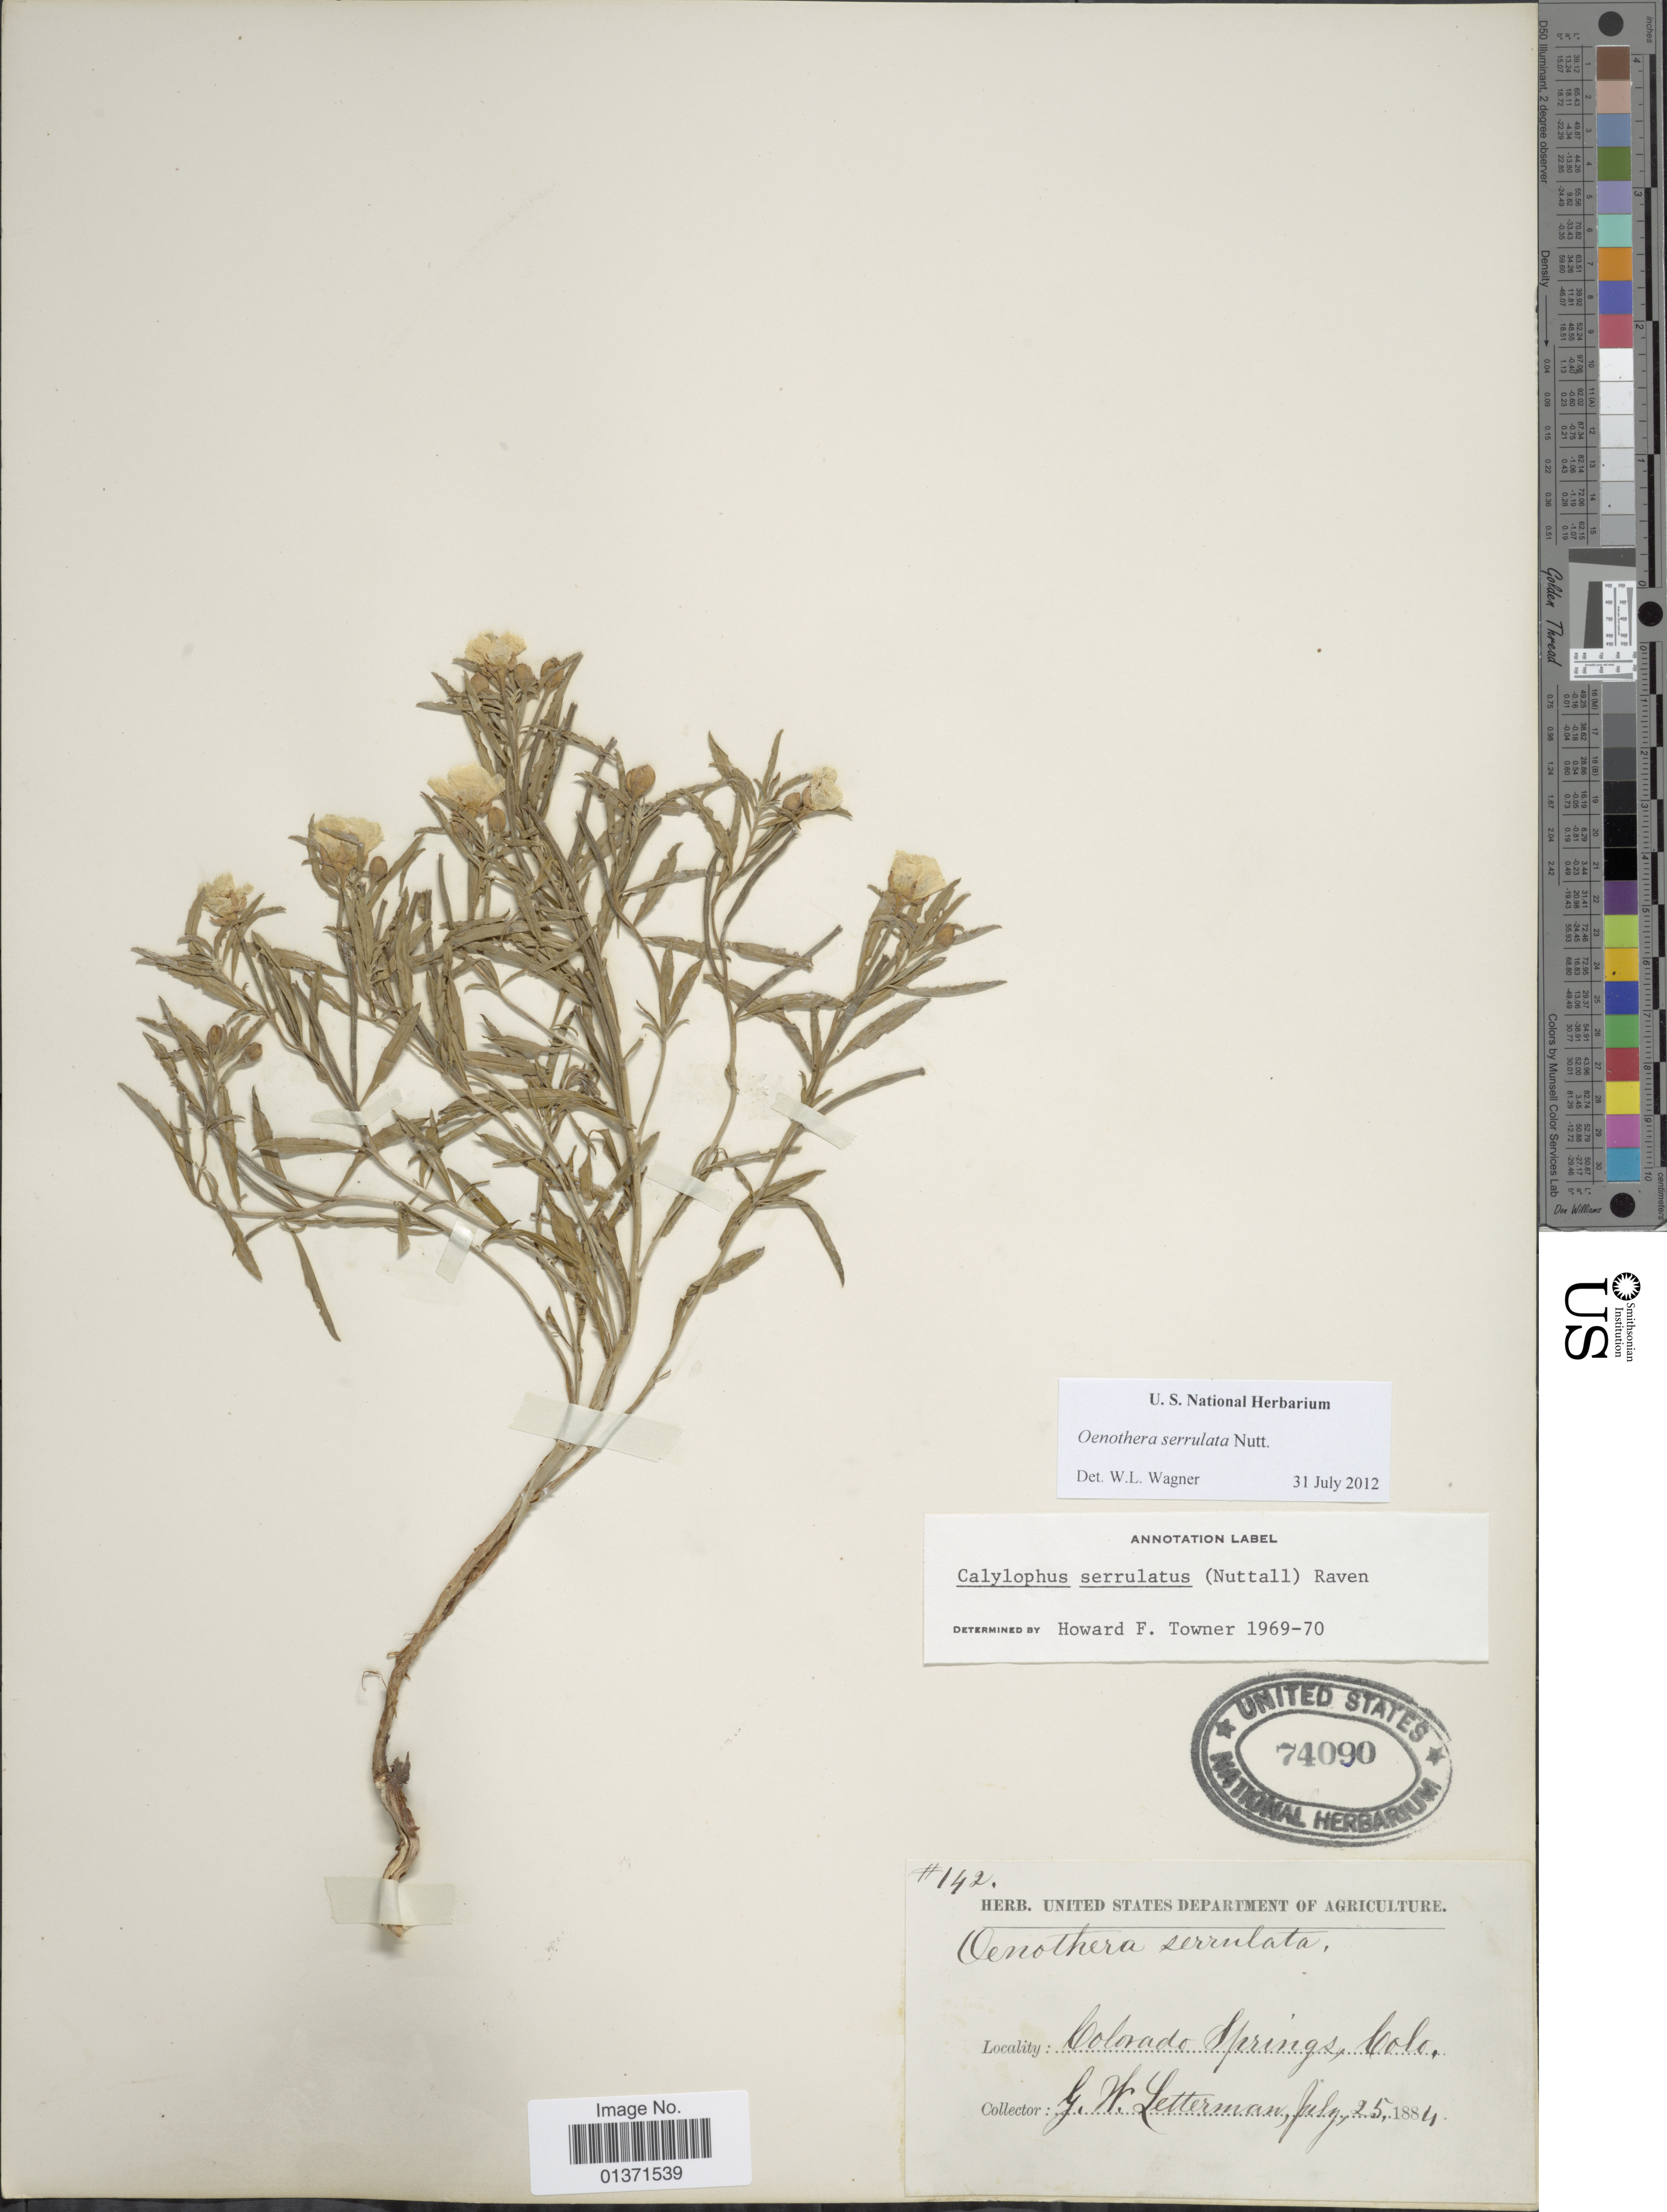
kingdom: Plantae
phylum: Tracheophyta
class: Magnoliopsida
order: Myrtales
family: Onagraceae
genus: Oenothera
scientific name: Oenothera serrulata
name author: Nutt.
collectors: G. W. Letterman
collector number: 142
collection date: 1884-07-25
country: United States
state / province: Colorado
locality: Colorado Springs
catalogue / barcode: US 74090